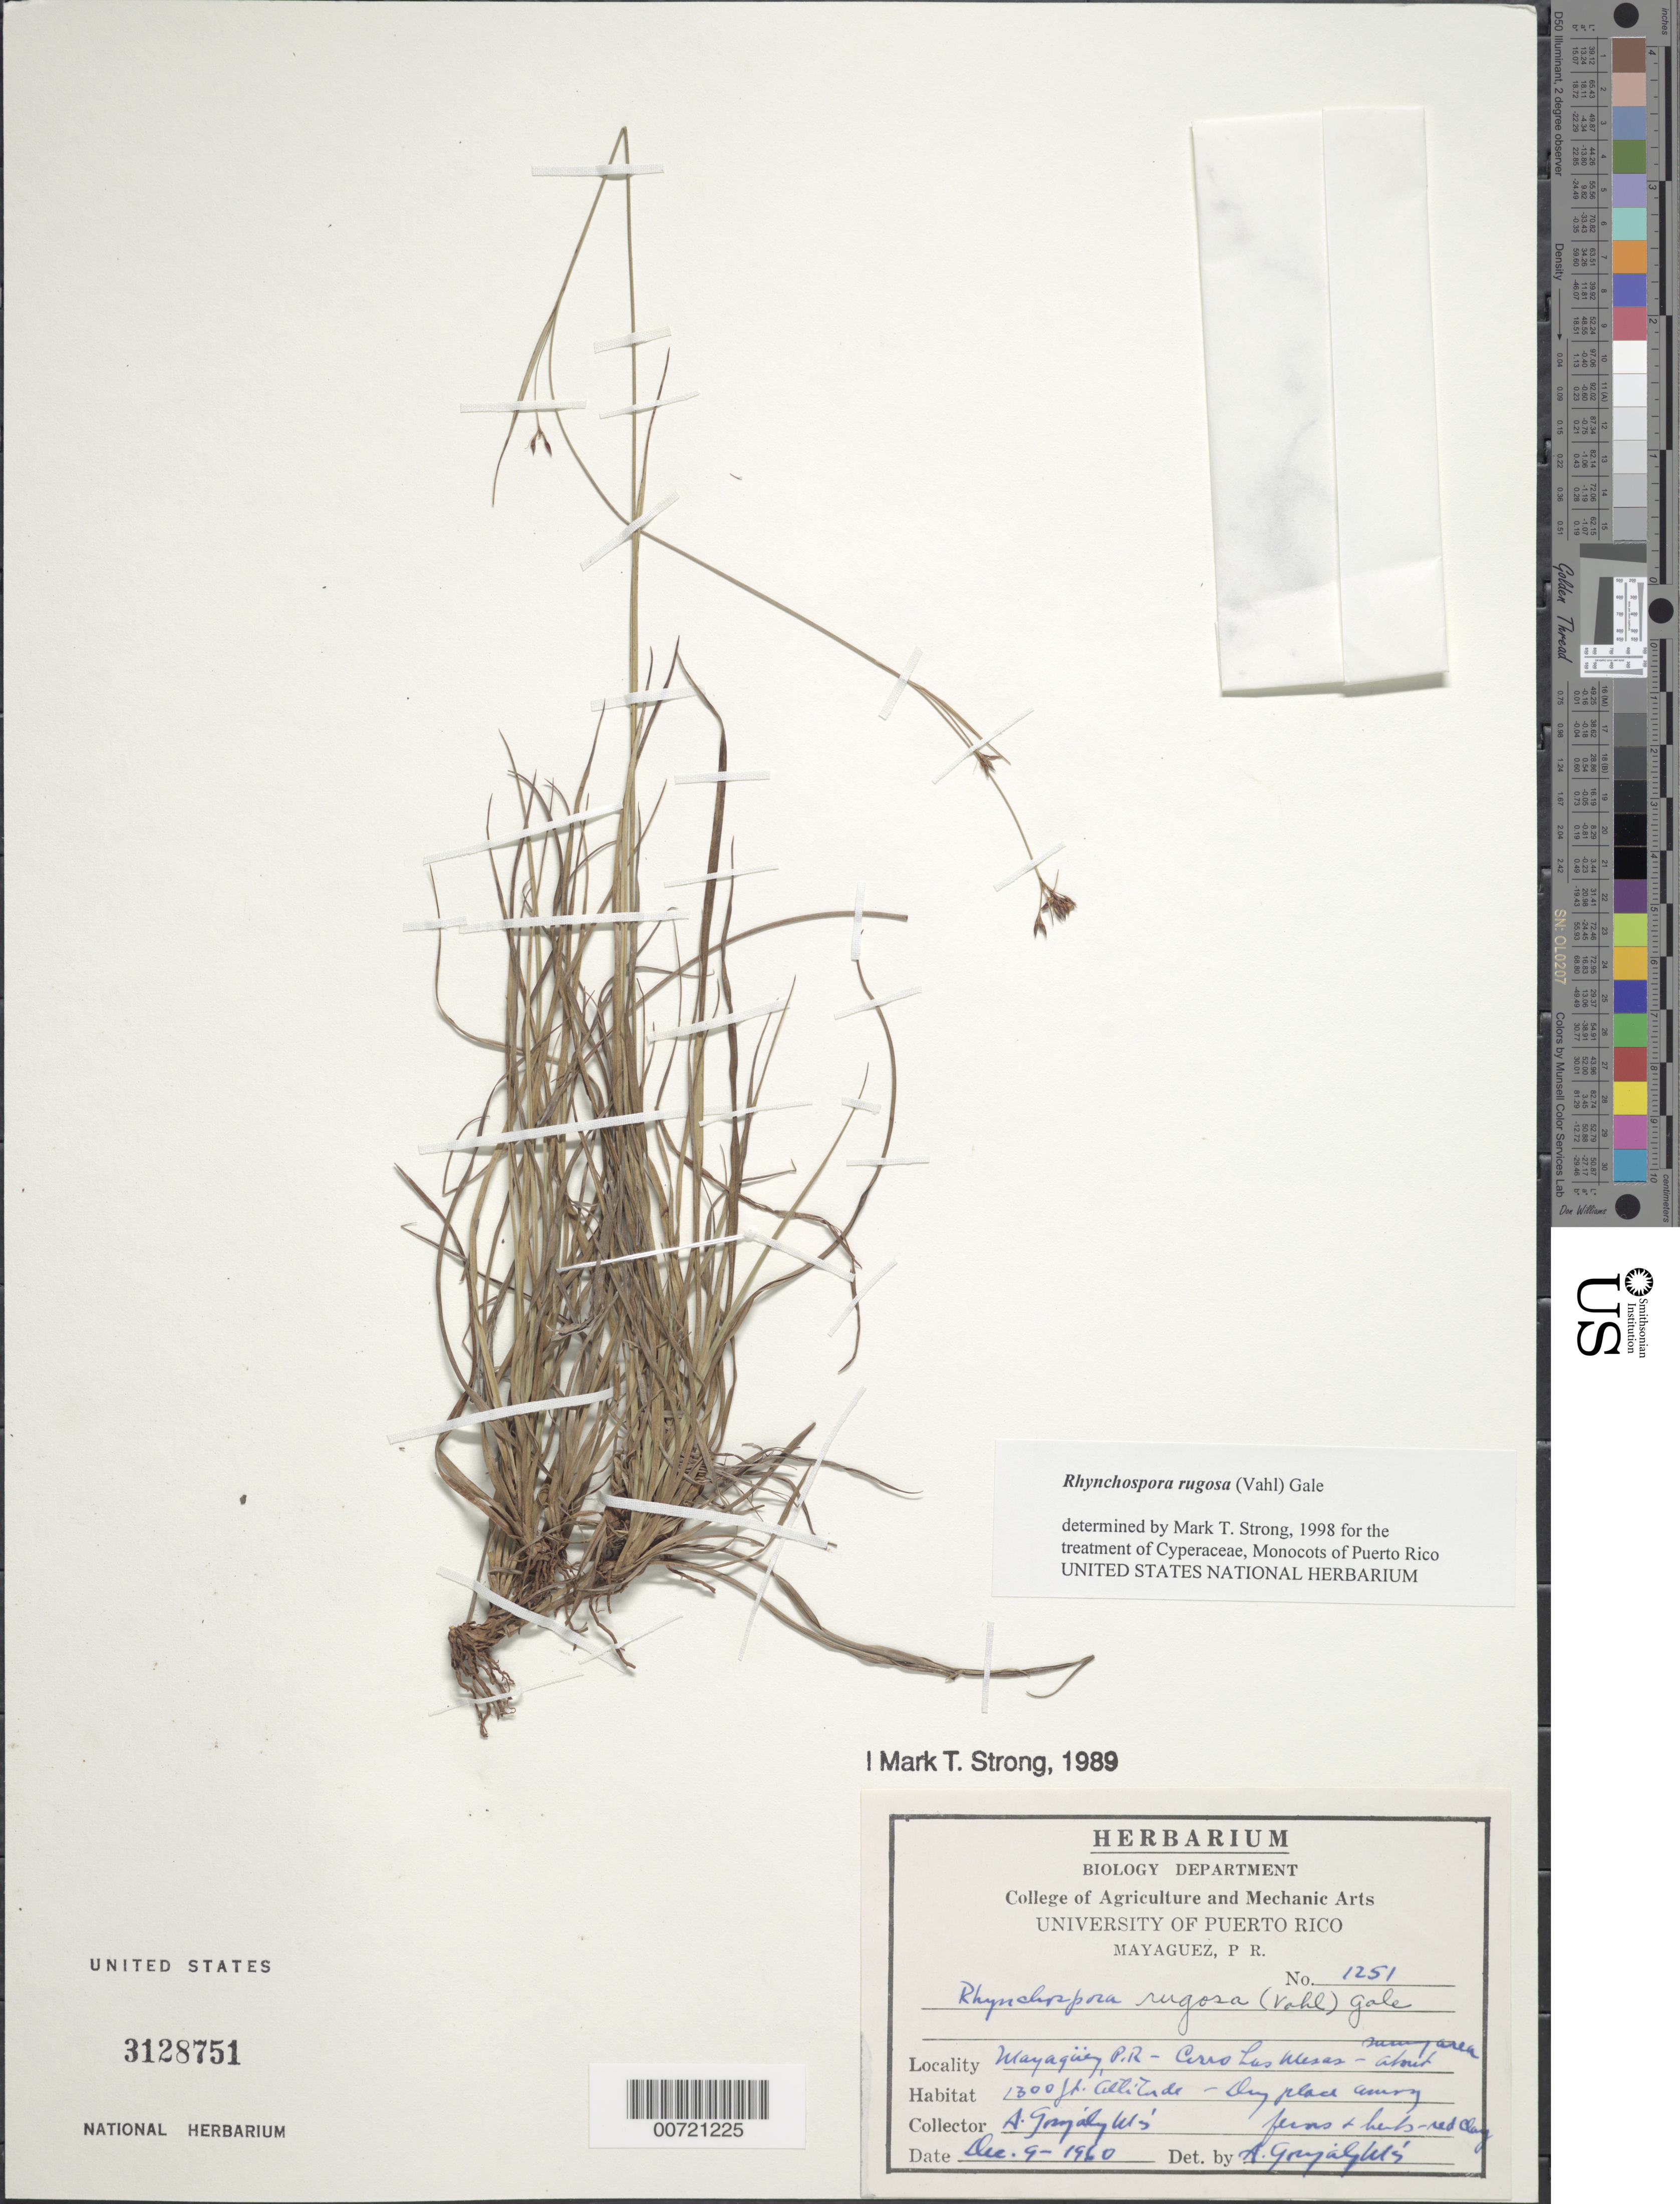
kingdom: Plantae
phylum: Tracheophyta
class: Liliopsida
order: Poales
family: Cyperaceae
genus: Rhynchospora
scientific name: Rhynchospora rugosa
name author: (Vahl) Gale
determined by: Strong, M. T., (US), Smithsonian Institution - National Museum of Natural History (UNITED STATES)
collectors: A. González Más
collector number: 1251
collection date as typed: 09 Dec 1960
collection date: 1960-12-09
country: Puerto Rico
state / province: Mayagüez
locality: Mayagüez (Circo Las Mesas), near Radar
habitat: Dry place among ferns and other and herbs, red clay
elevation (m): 396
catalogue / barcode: US 3128751